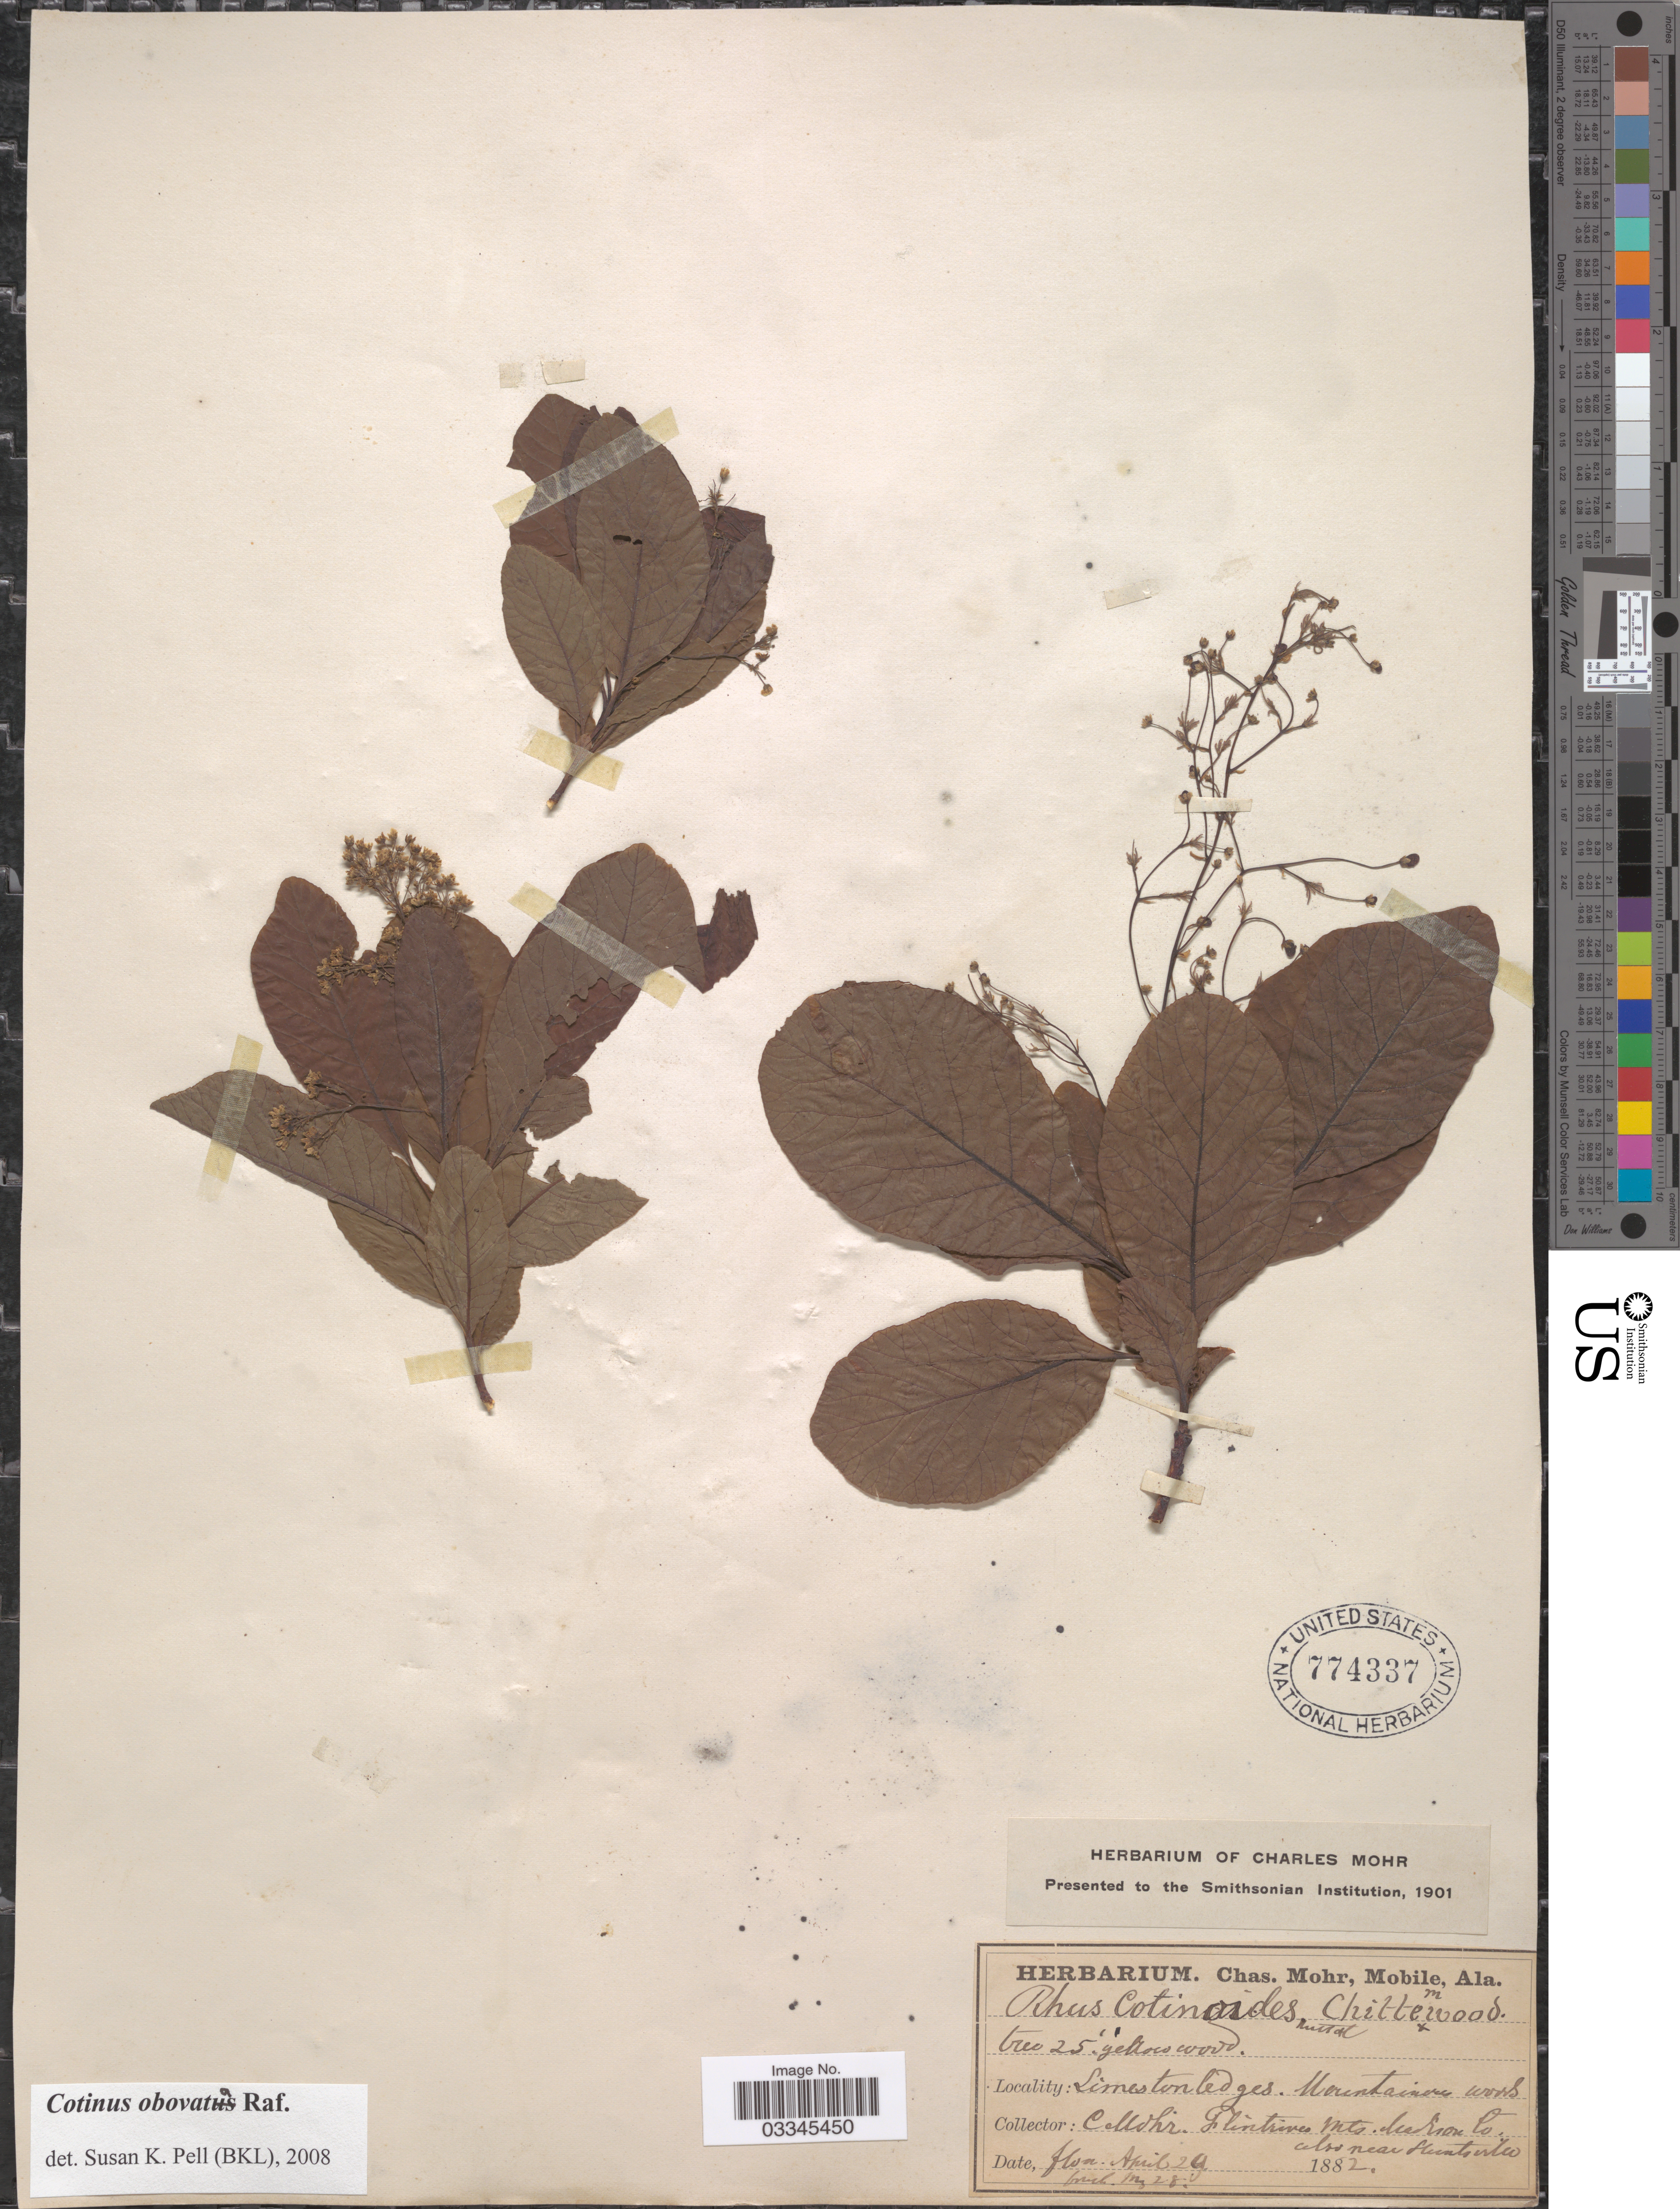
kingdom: Plantae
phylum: Tracheophyta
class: Magnoliopsida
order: Sapindales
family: Anacardiaceae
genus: Cotinus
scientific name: Cotinus obovatus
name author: Raf.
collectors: C. T. Mohr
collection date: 1882-04-29/1882-05-28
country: United States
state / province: Alabama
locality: Flintriver Mts. Madison Co.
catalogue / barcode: US 774337